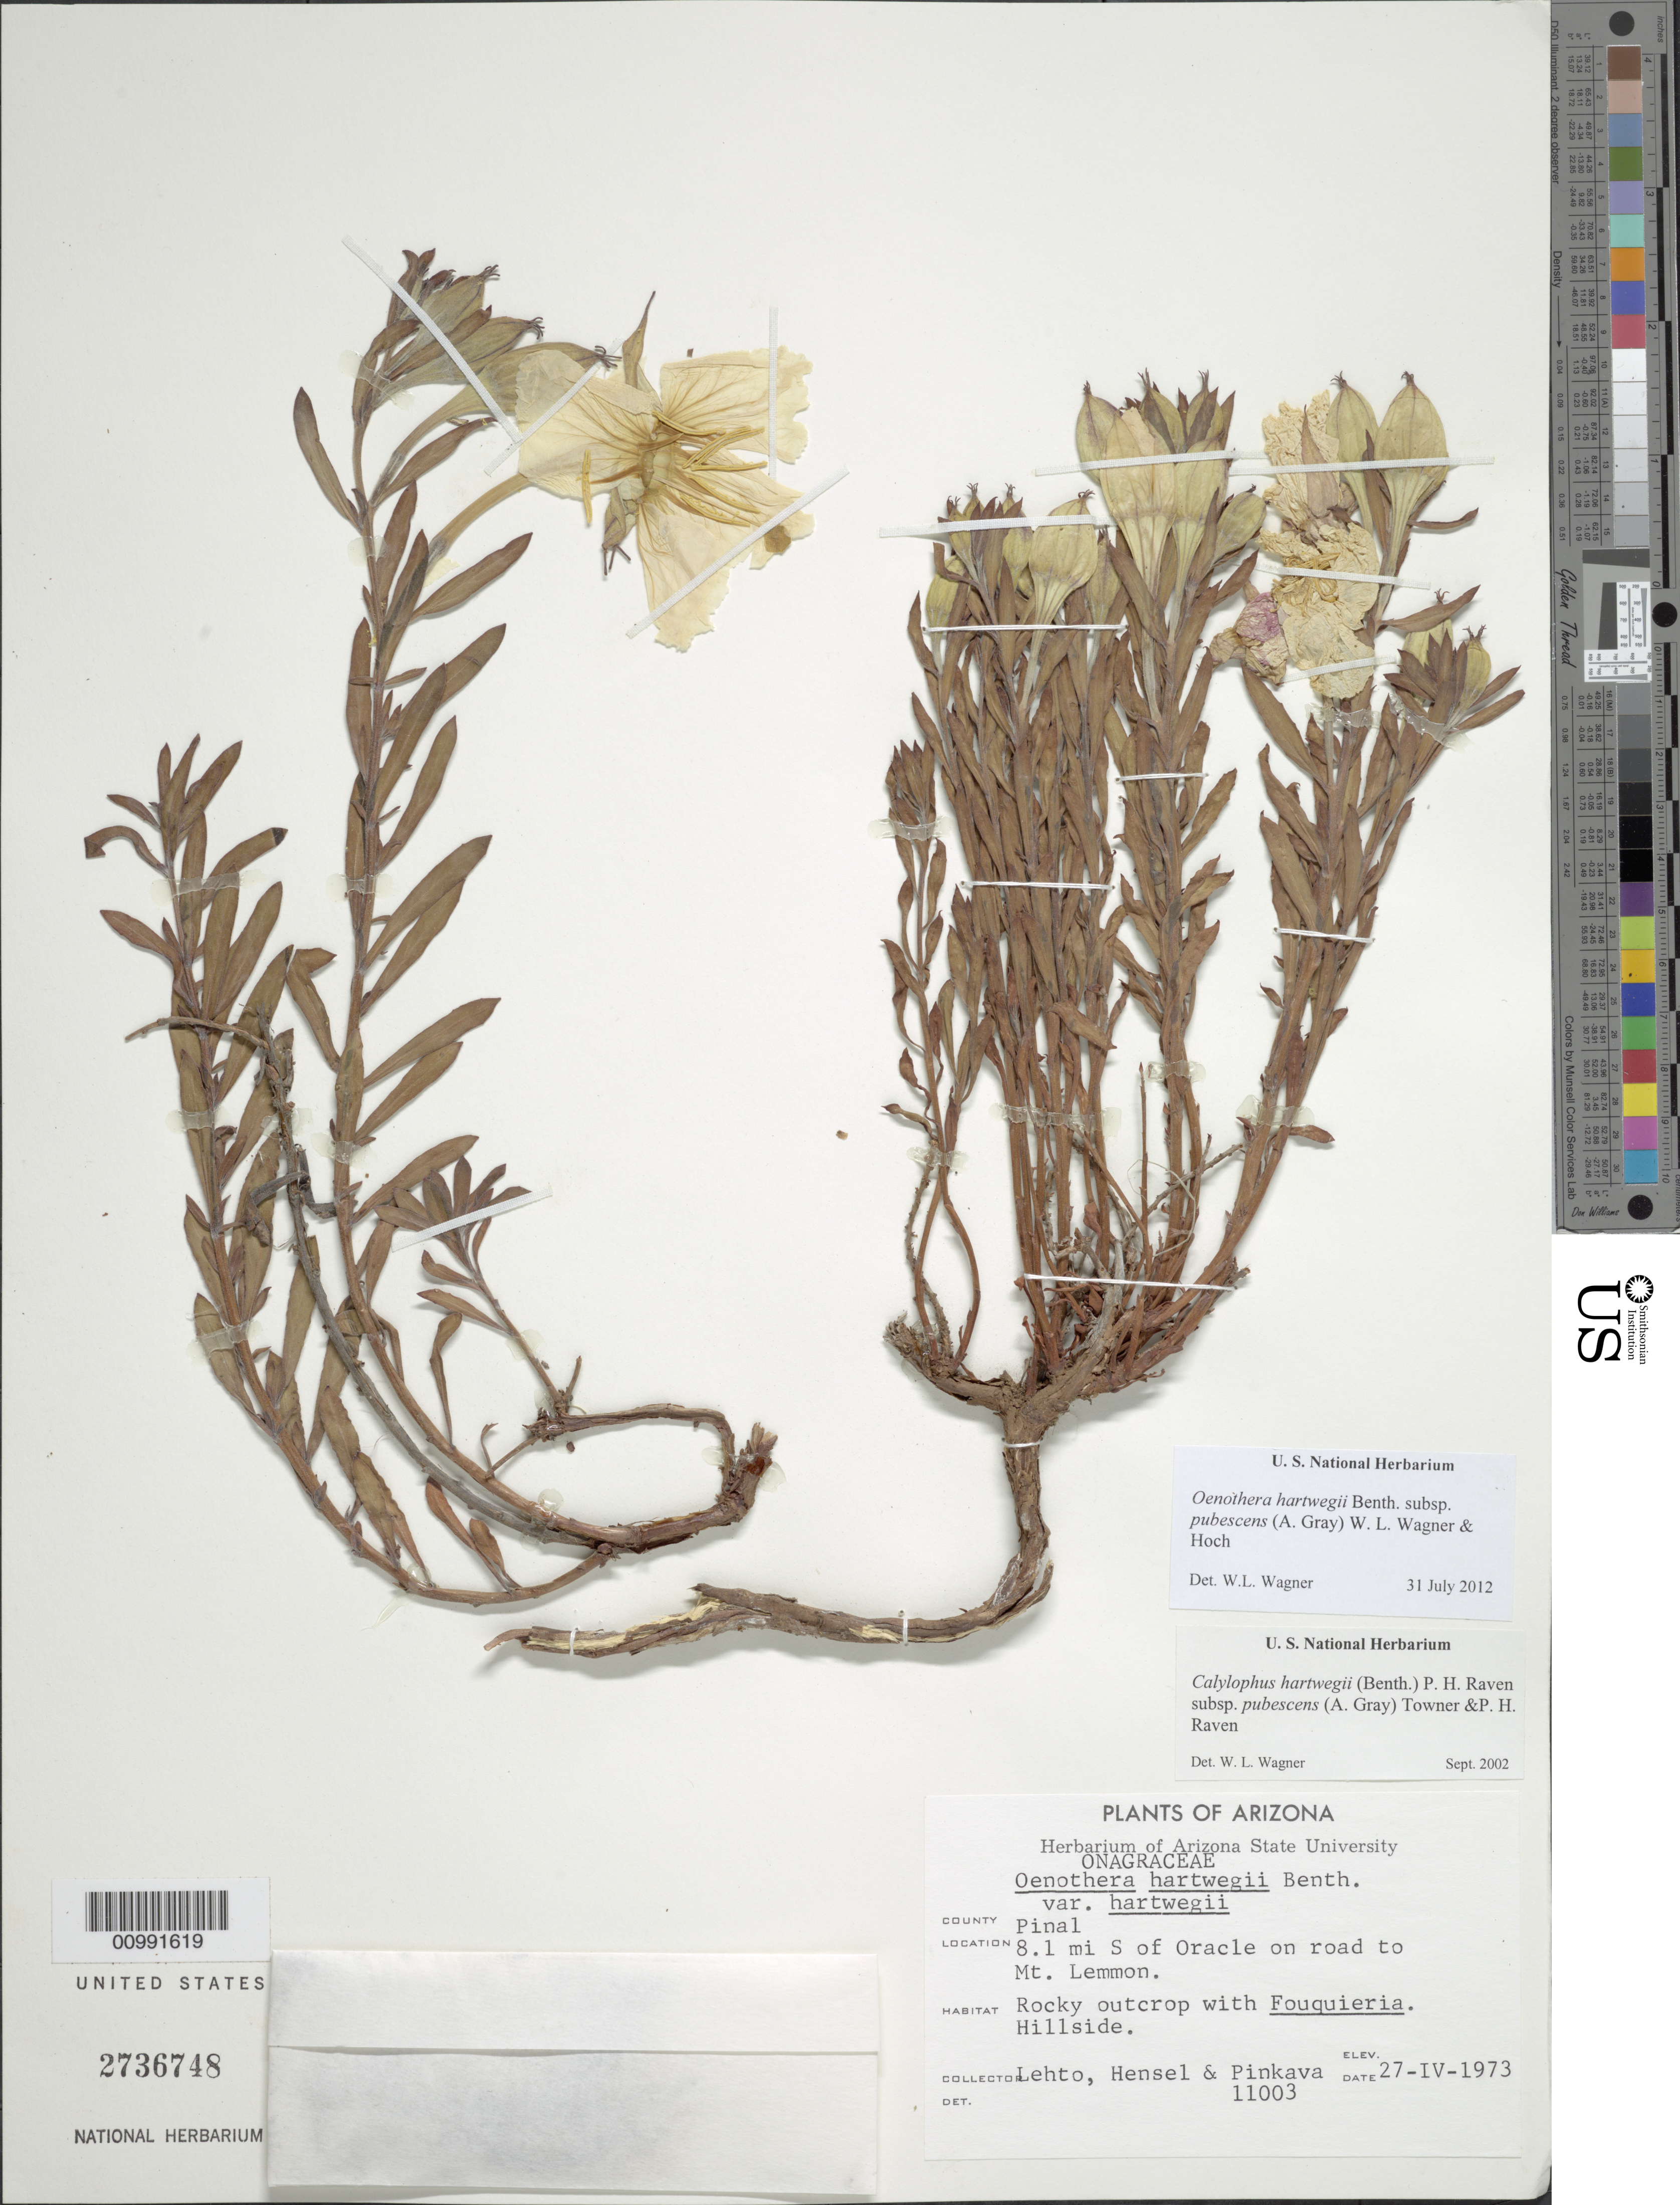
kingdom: Plantae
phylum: Tracheophyta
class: Magnoliopsida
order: Myrtales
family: Onagraceae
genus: Oenothera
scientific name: Oenothera hartwegii subsp. pubescens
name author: (A. Gray) W.L. Wagner & Hoch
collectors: E. Lehto & -. Hensel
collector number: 11003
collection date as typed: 27 Jun 1973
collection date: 1973-06-27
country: United States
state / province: Arizona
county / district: Pinal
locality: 8.1 miles south of Oracle on road to Mount Lemmon. Rocky outcrop with Fouquieria Hillside.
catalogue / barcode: US 2736748